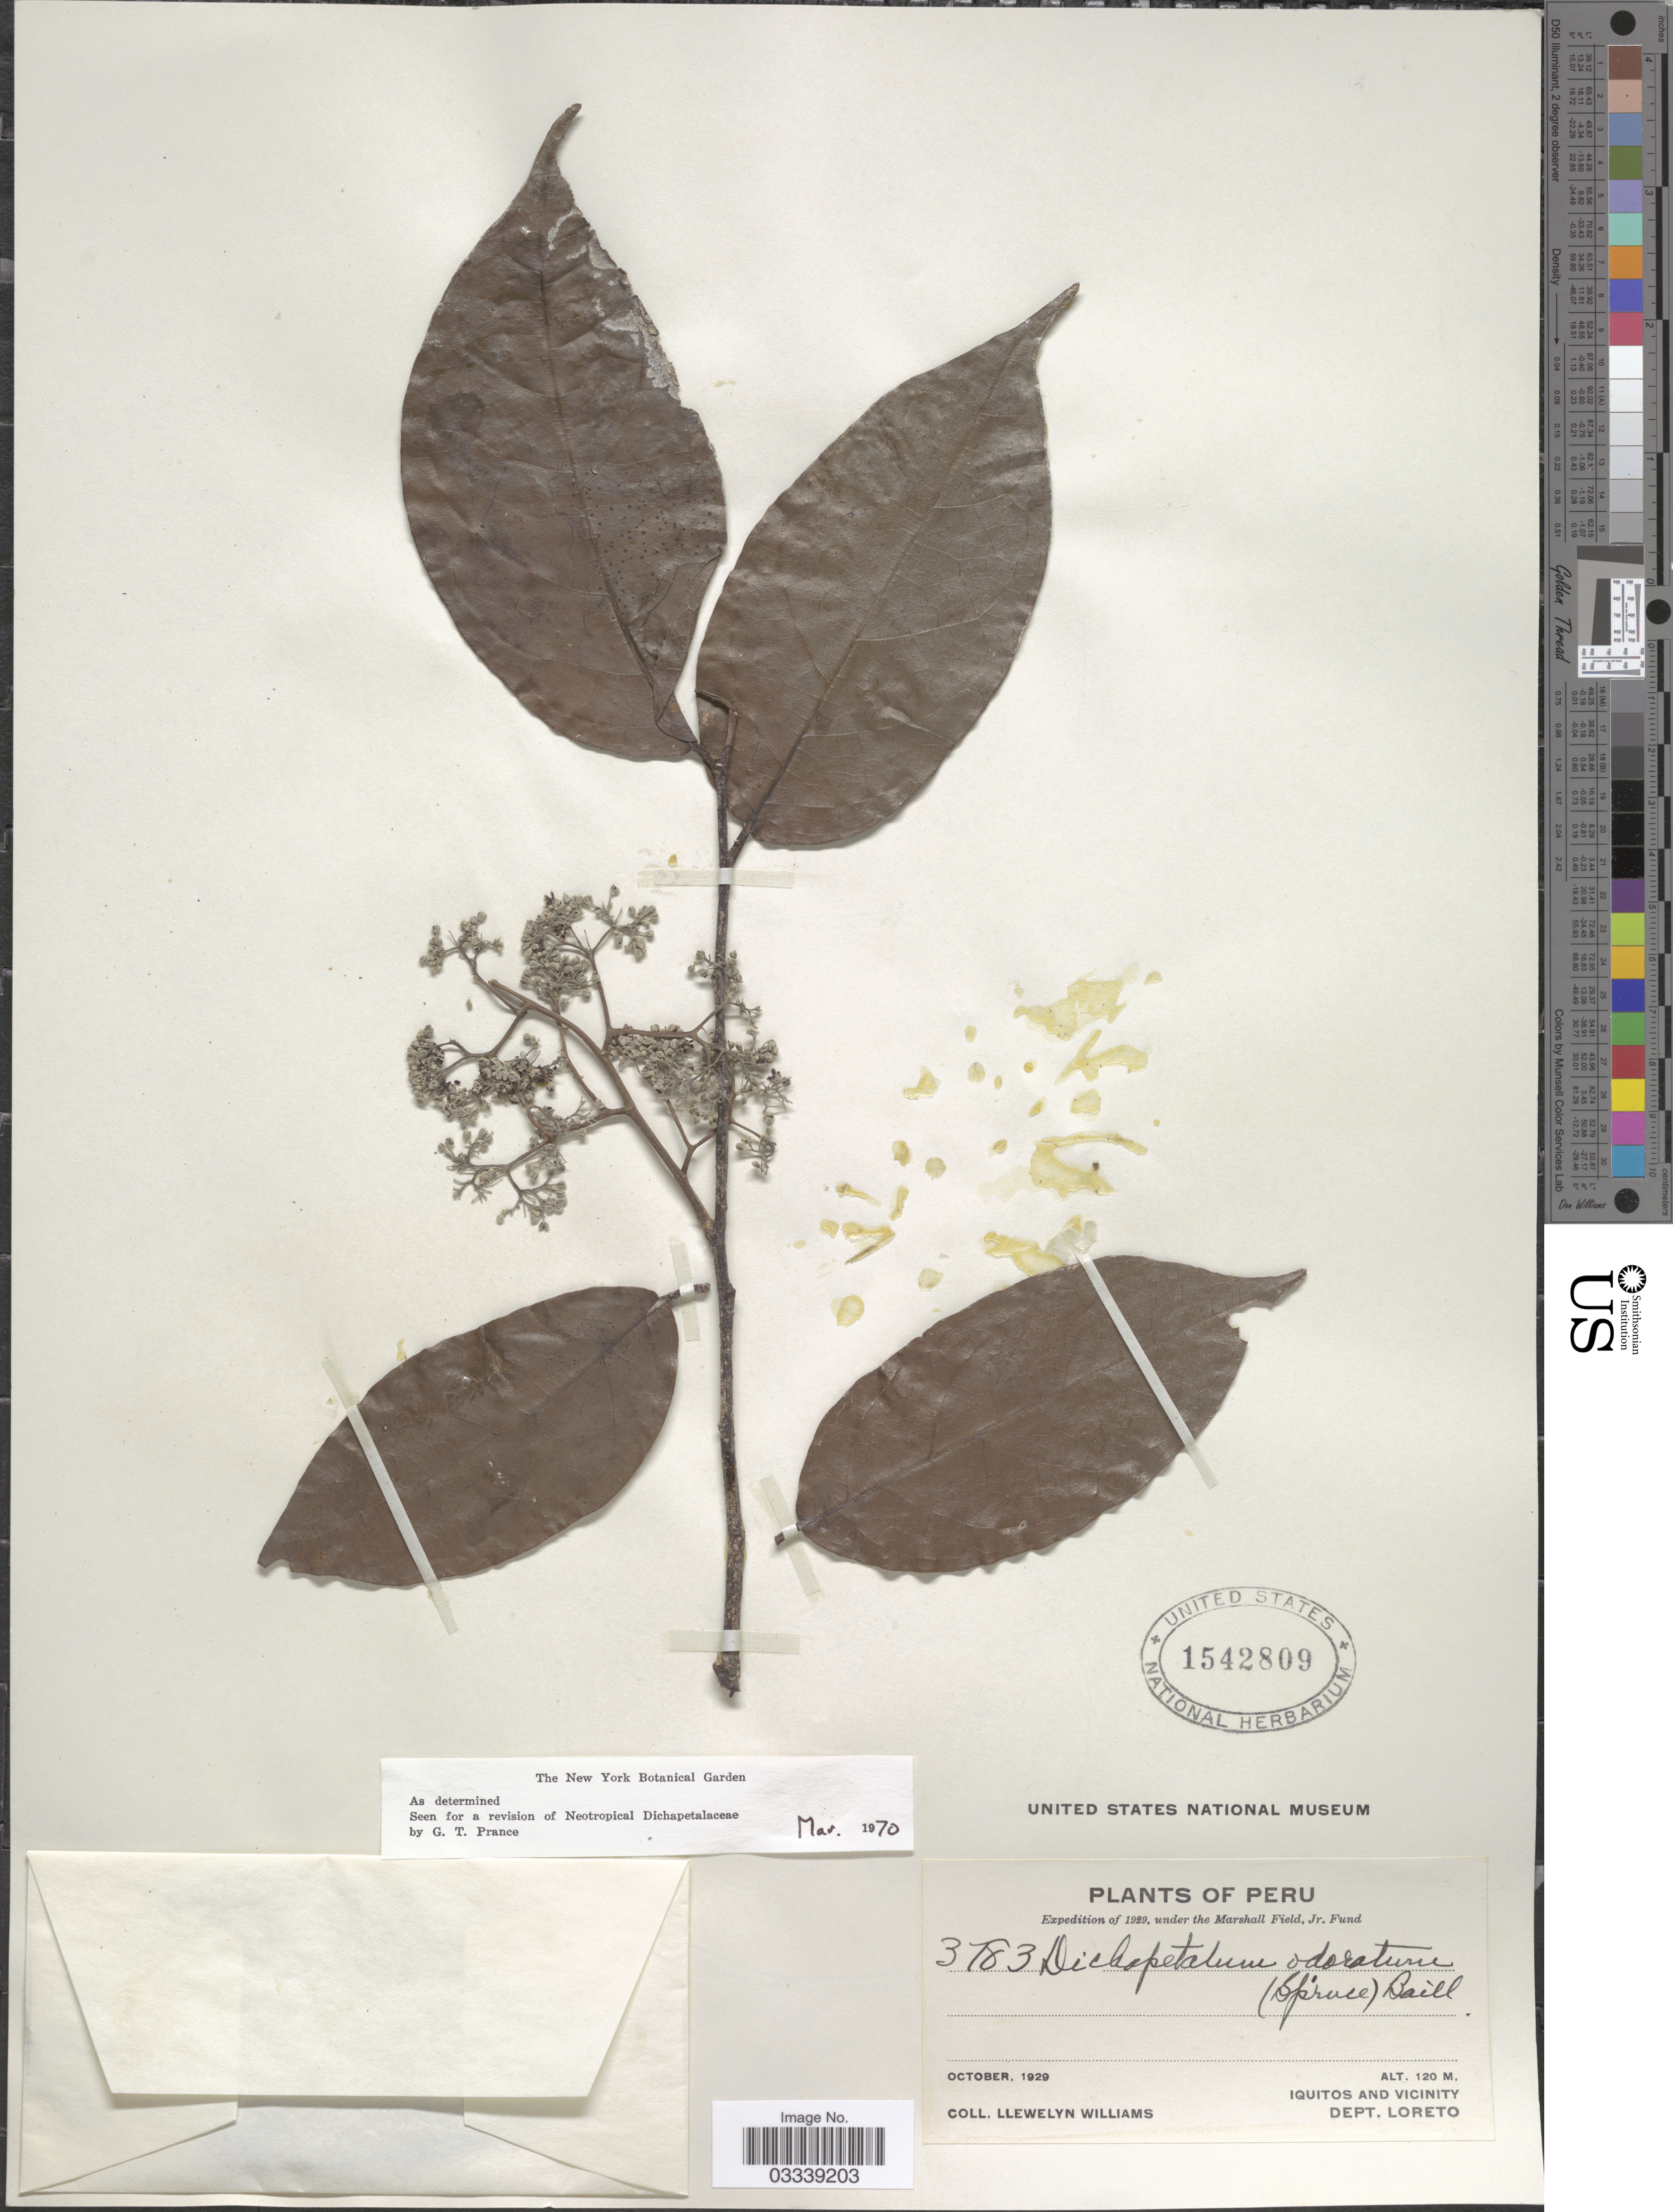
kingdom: Plantae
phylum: Tracheophyta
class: Magnoliopsida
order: Malpighiales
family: Dichapetalaceae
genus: Dichapetalum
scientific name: Dichapetalum odoratum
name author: Baill.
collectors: Ll. Williams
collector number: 3783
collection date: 1929-10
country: Peru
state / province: Loreto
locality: Iquitos and vicinity Dept. Loreto.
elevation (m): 120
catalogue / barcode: US 1542809